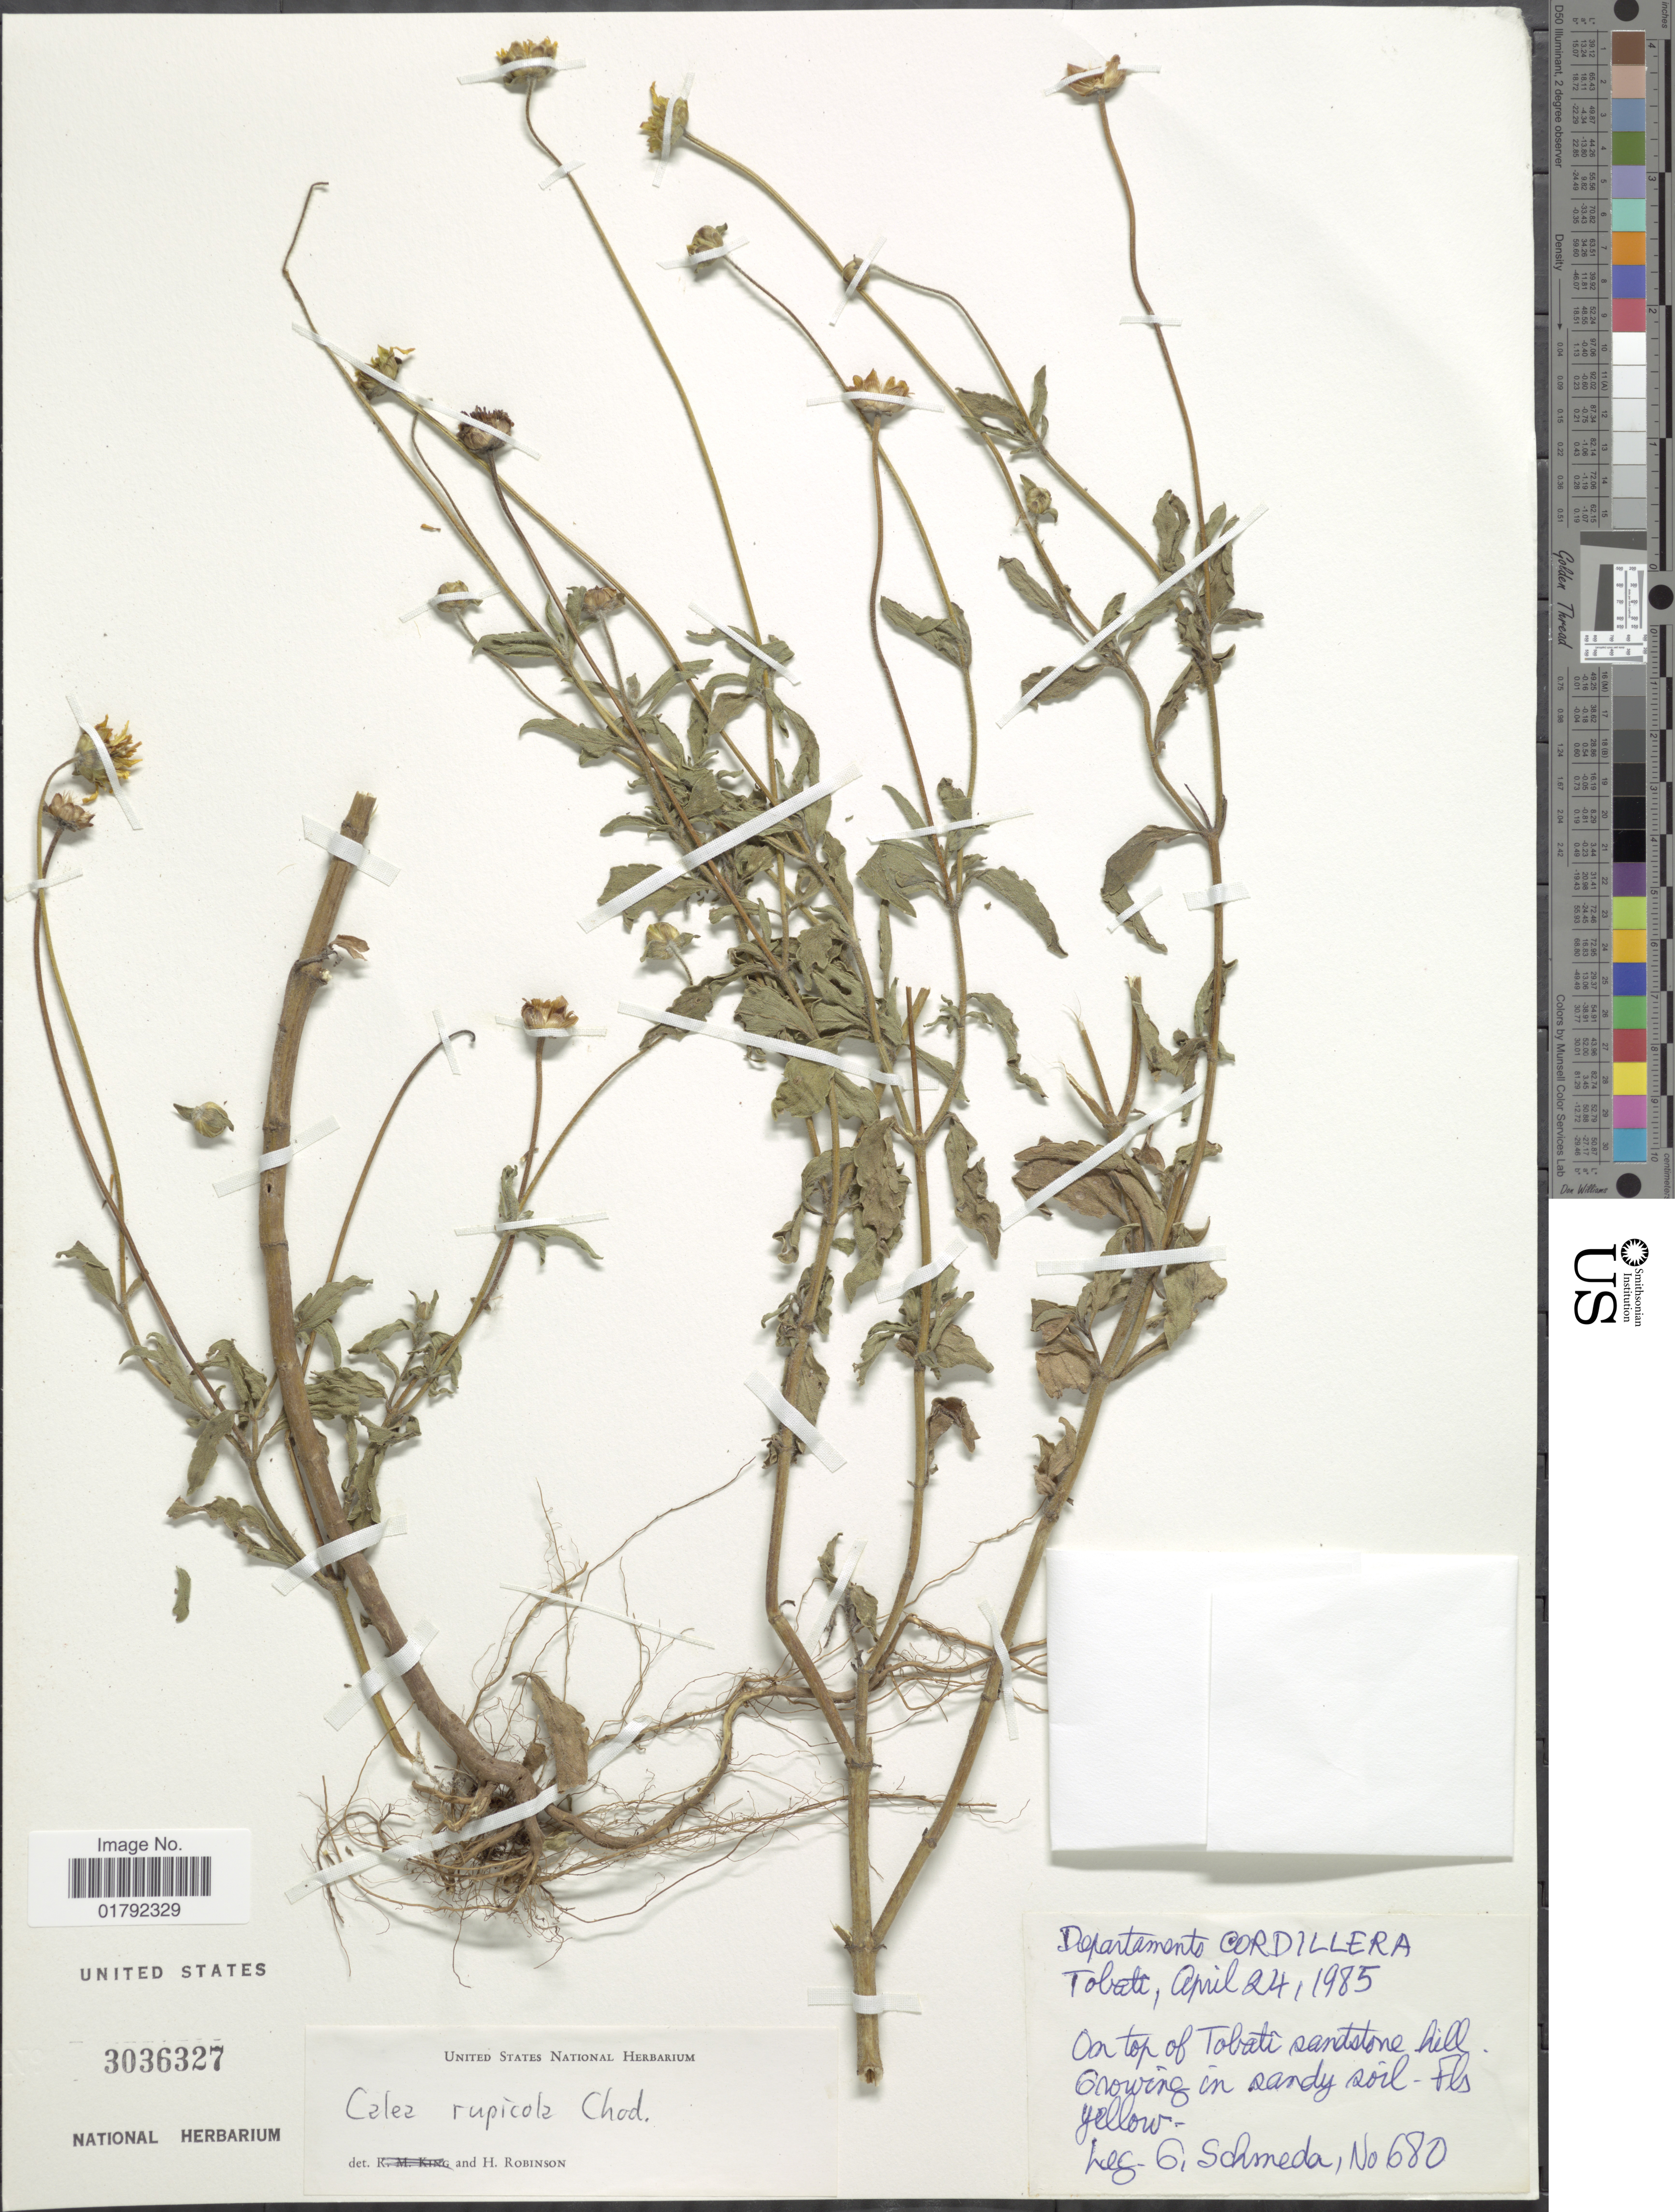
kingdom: Plantae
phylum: Tracheophyta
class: Magnoliopsida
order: Asterales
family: Asteraceae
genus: Calea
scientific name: Calea rupicola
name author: Chodat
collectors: G. Schmeda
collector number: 680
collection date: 1985-04-24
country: Paraguay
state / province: Cordillera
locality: Tobati, on top of Tobati sandstone hill.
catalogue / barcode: US 3036327